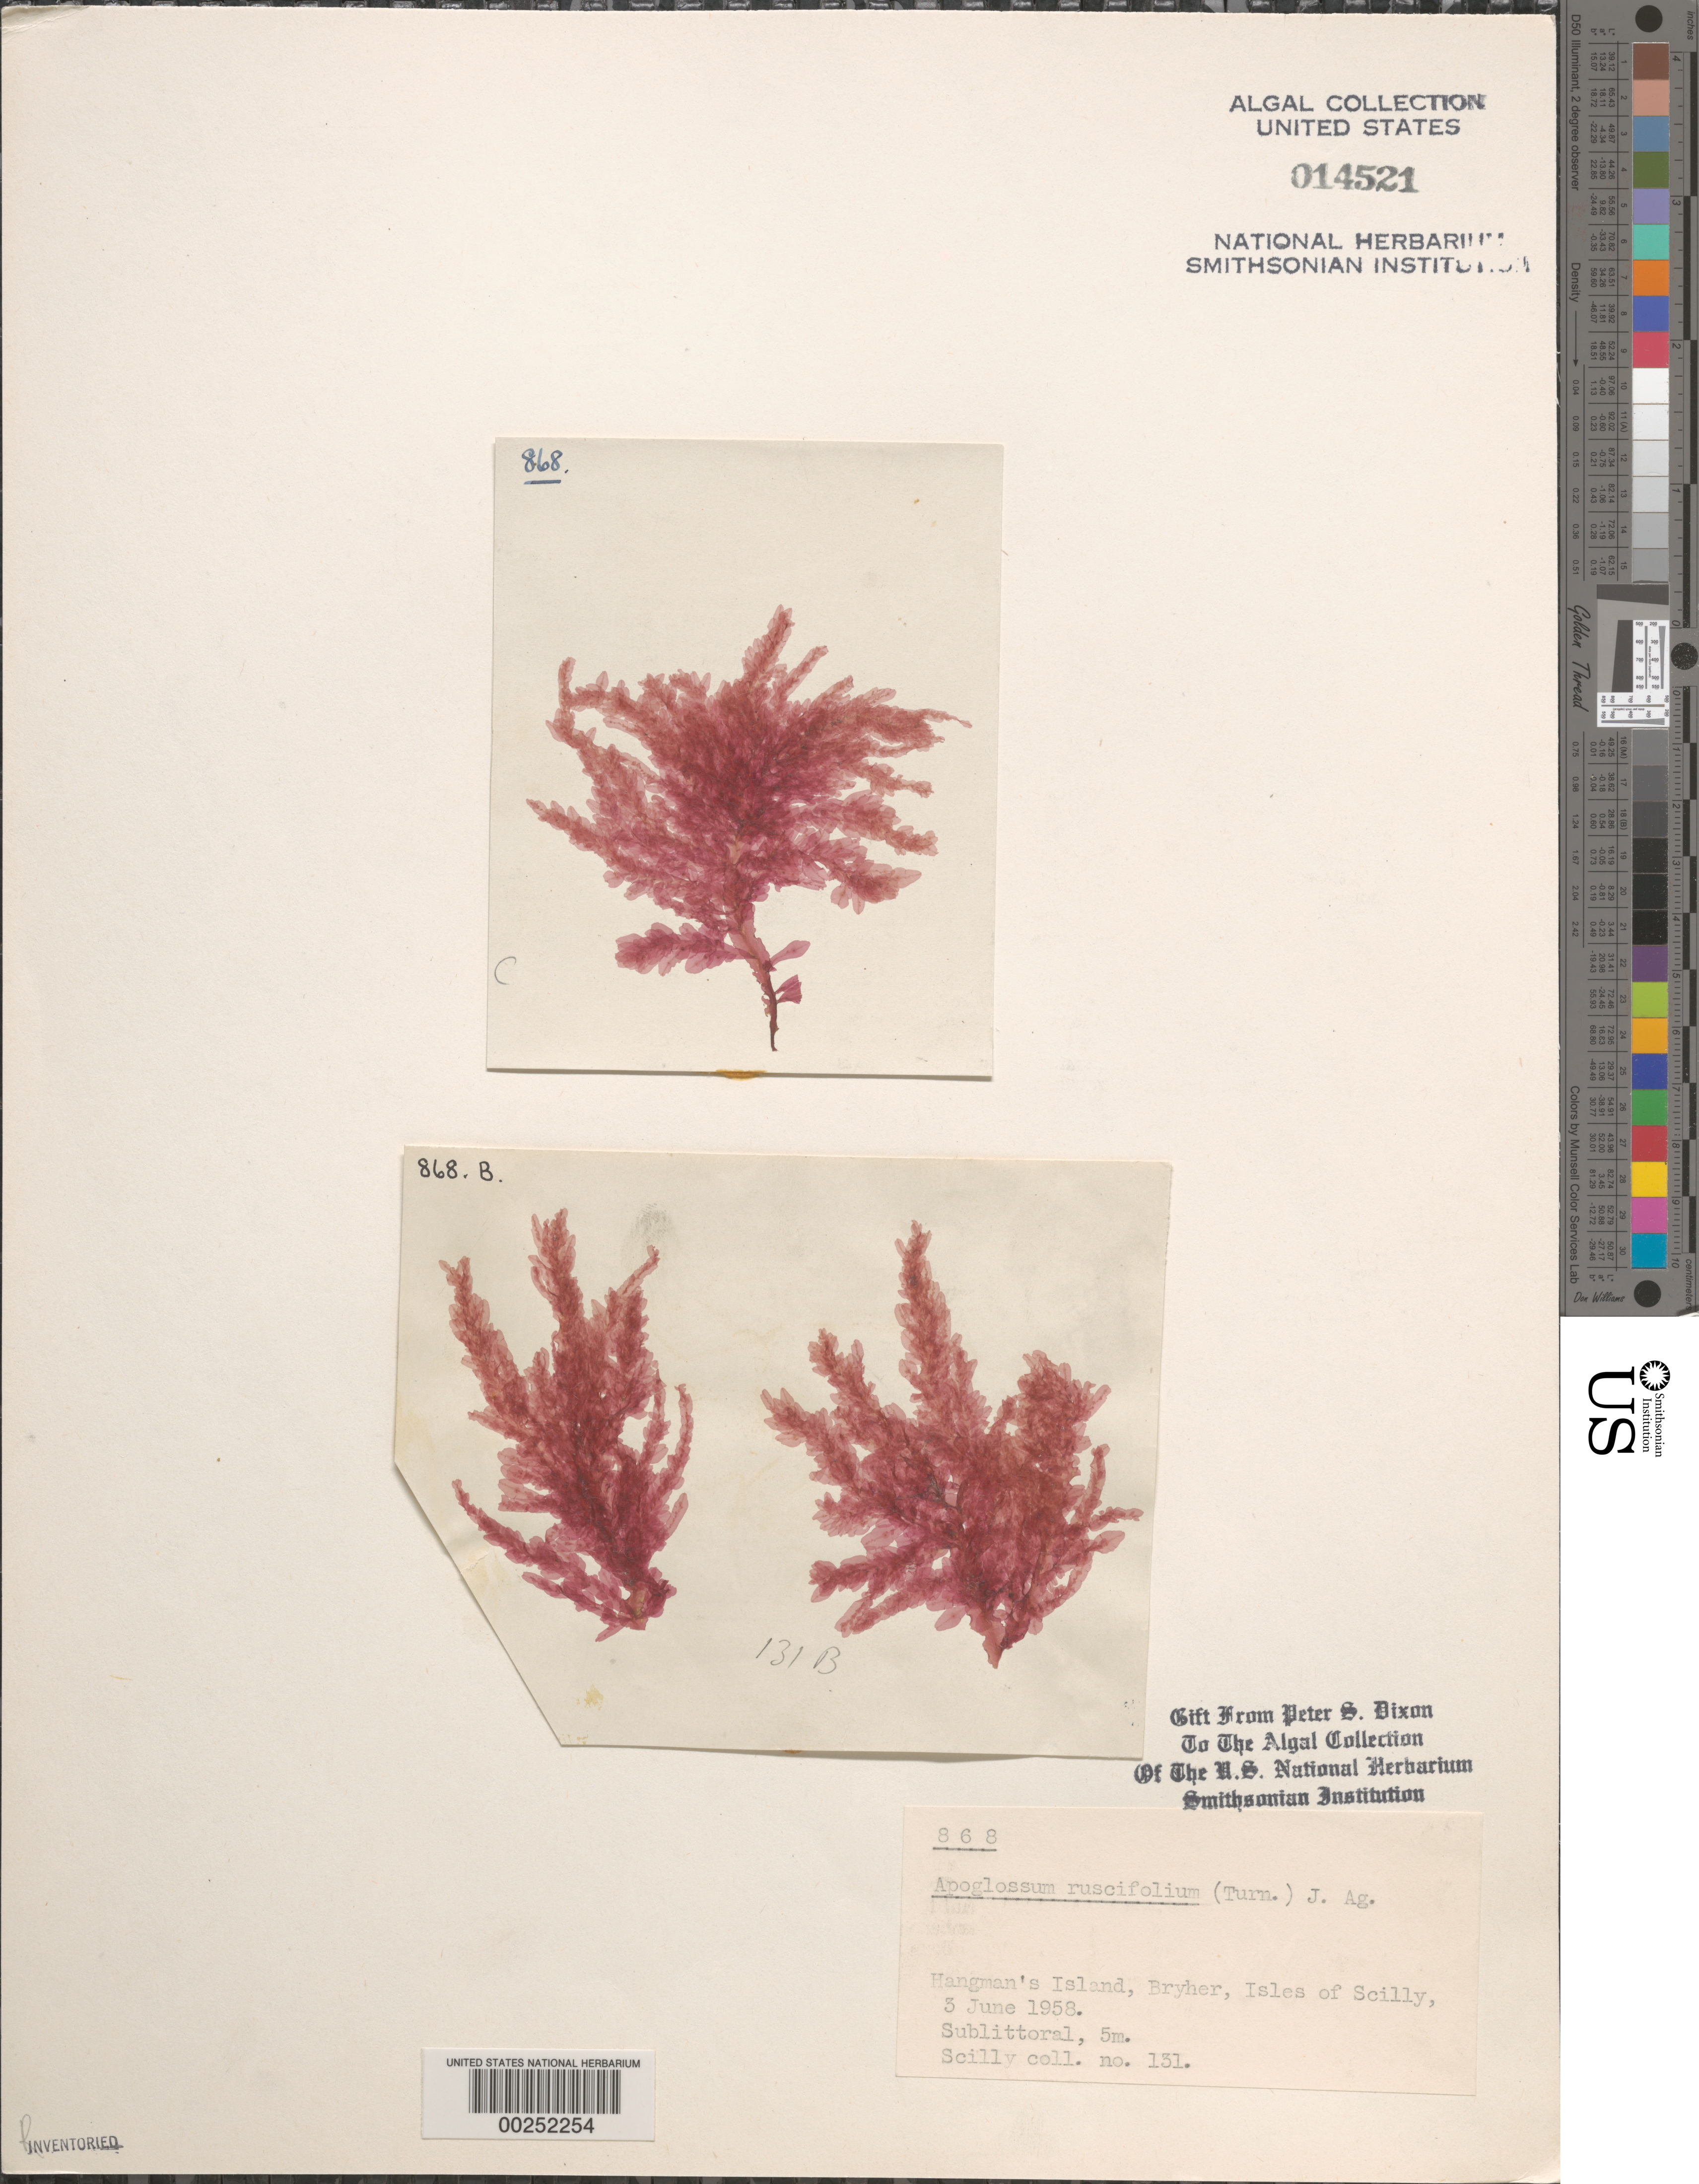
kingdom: Plantae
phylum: Rhodophyta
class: Florideophyceae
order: Ceramiales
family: Delesseriaceae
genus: Apoglossum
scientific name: Apoglossum ruscifolium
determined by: Dixon, P. S.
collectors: P. S. Dixon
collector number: PSD 868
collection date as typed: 03 Jun 1958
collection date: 1958-06-03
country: United Kingdom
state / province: England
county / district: Council of the Isles of Scilly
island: Bryher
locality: Hangman's Island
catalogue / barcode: US 14521